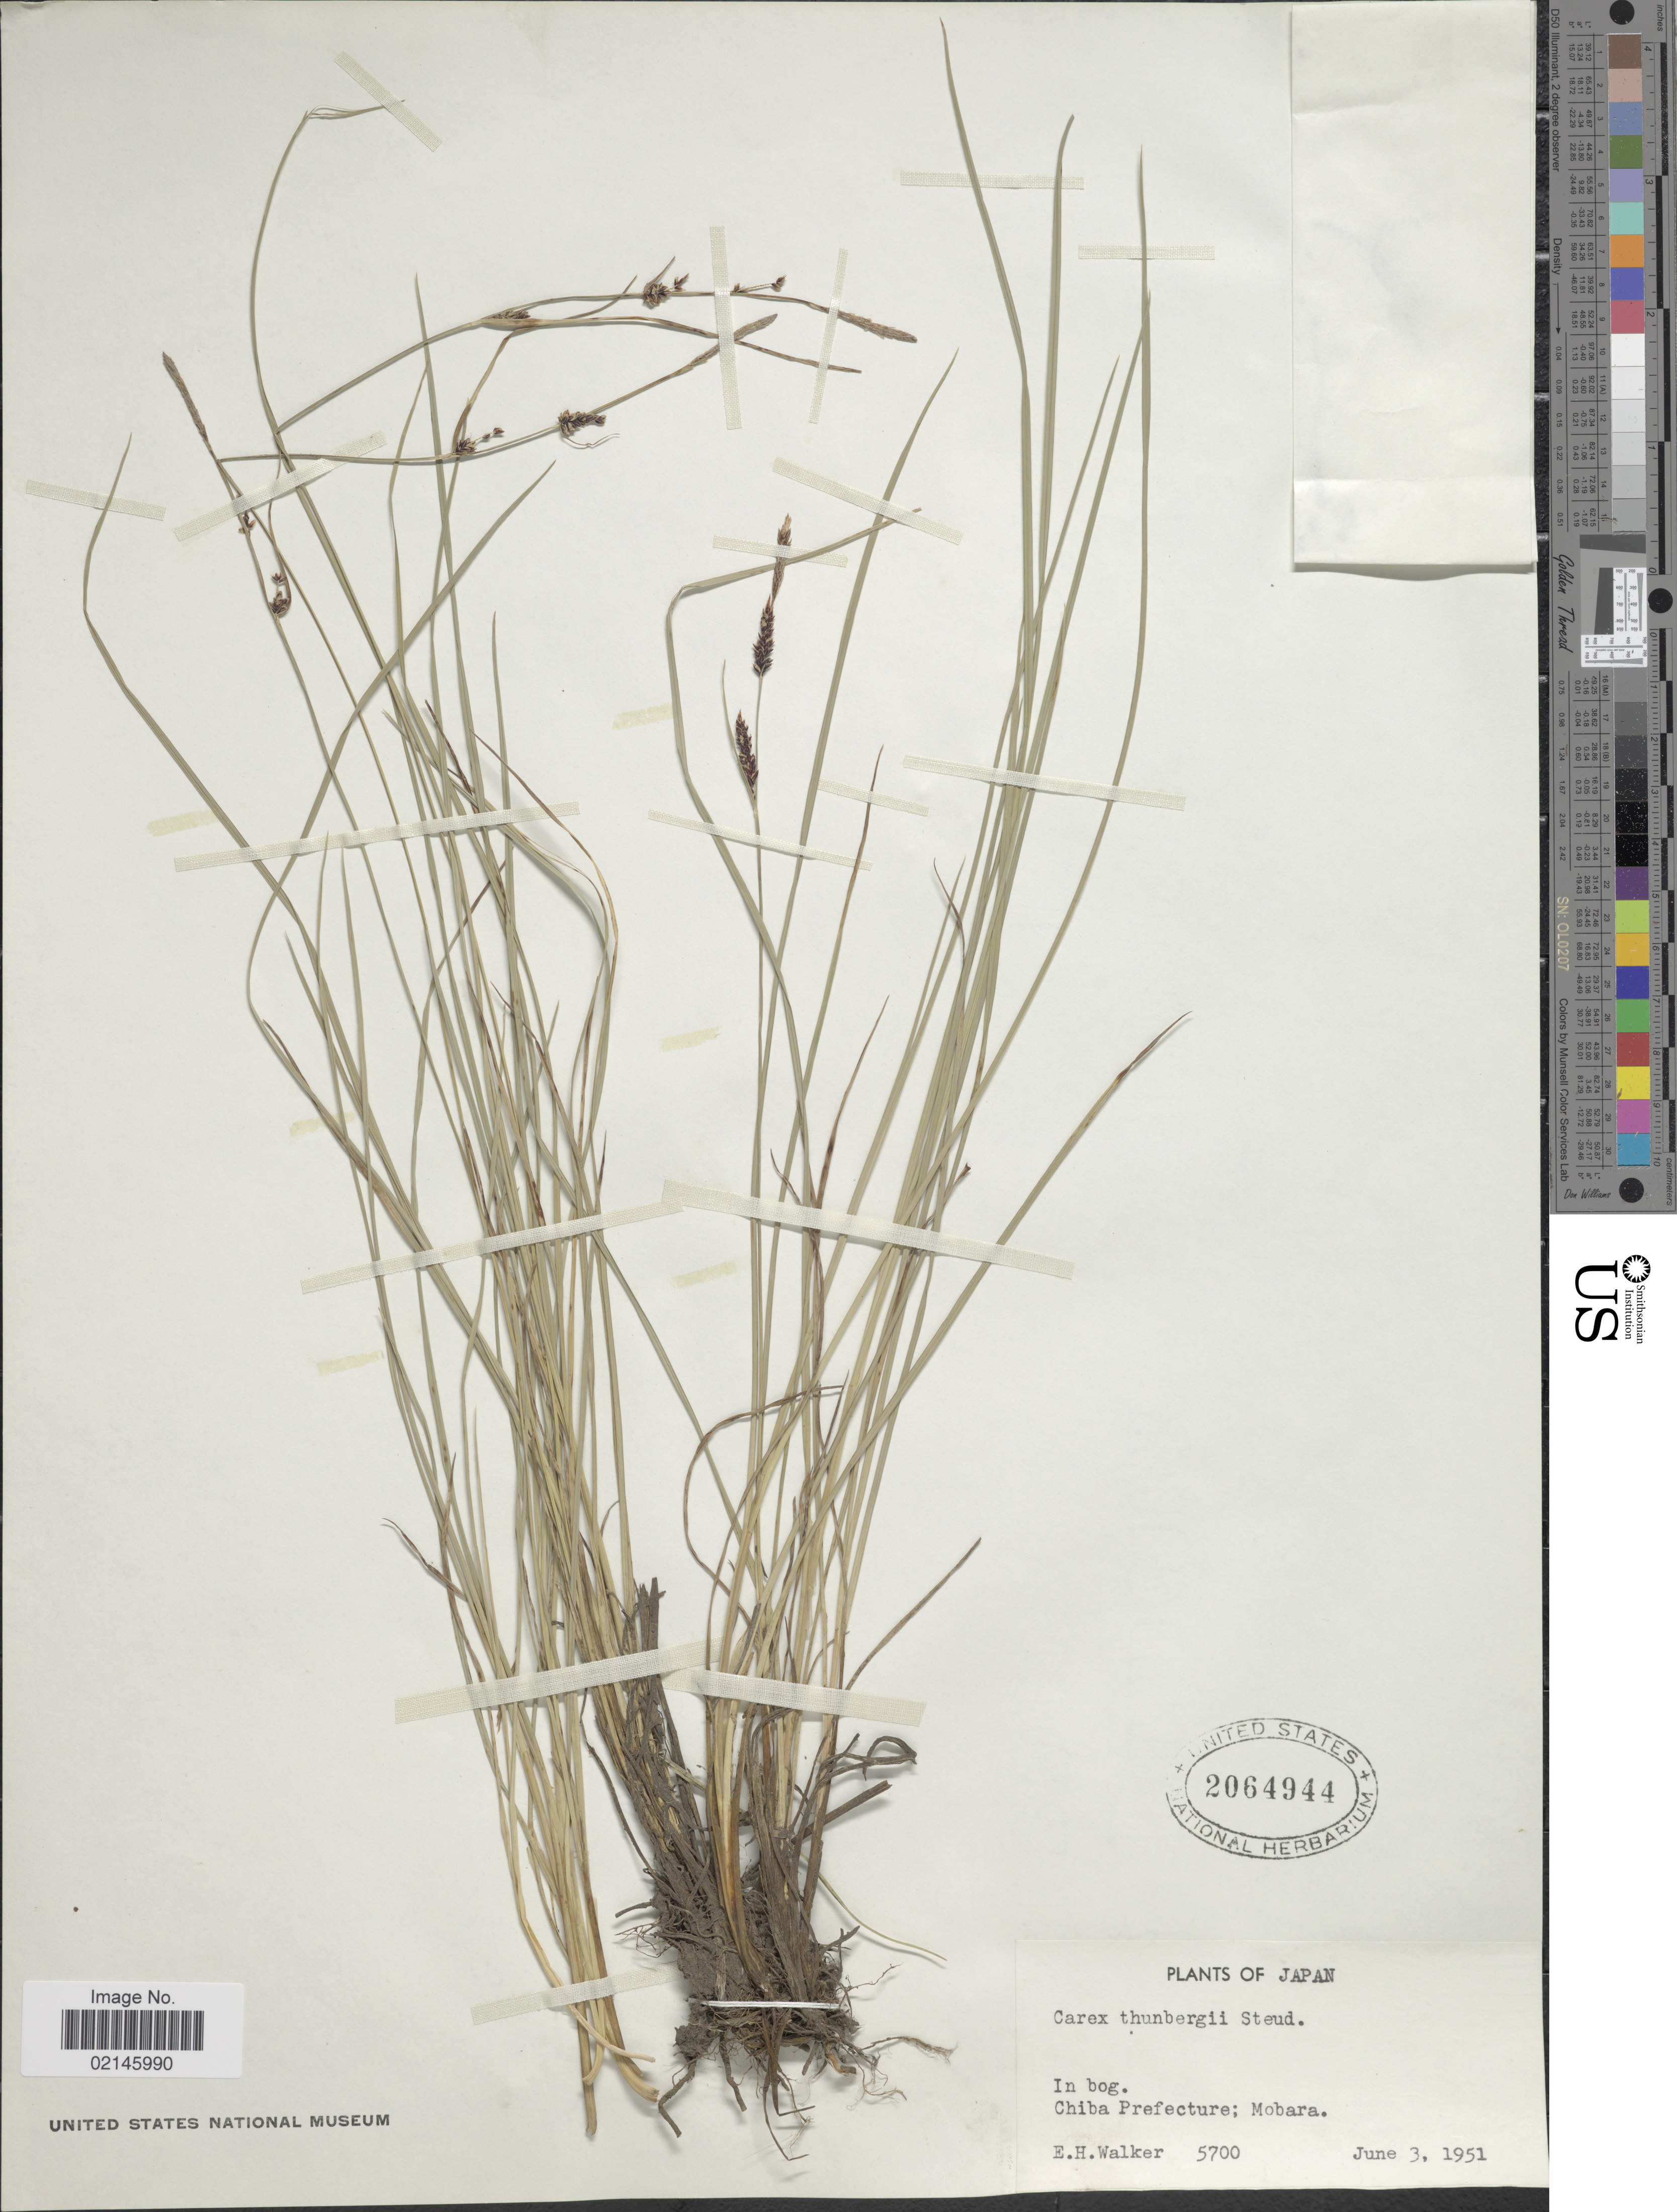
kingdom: Plantae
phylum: Tracheophyta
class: Liliopsida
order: Poales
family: Cyperaceae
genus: Carex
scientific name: Carex thunbergii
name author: Steud.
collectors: E. H. Walker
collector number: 5700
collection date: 1951-06-03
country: Japan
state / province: Tiba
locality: Chiba Prefecture: Mobara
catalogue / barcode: US 2064944